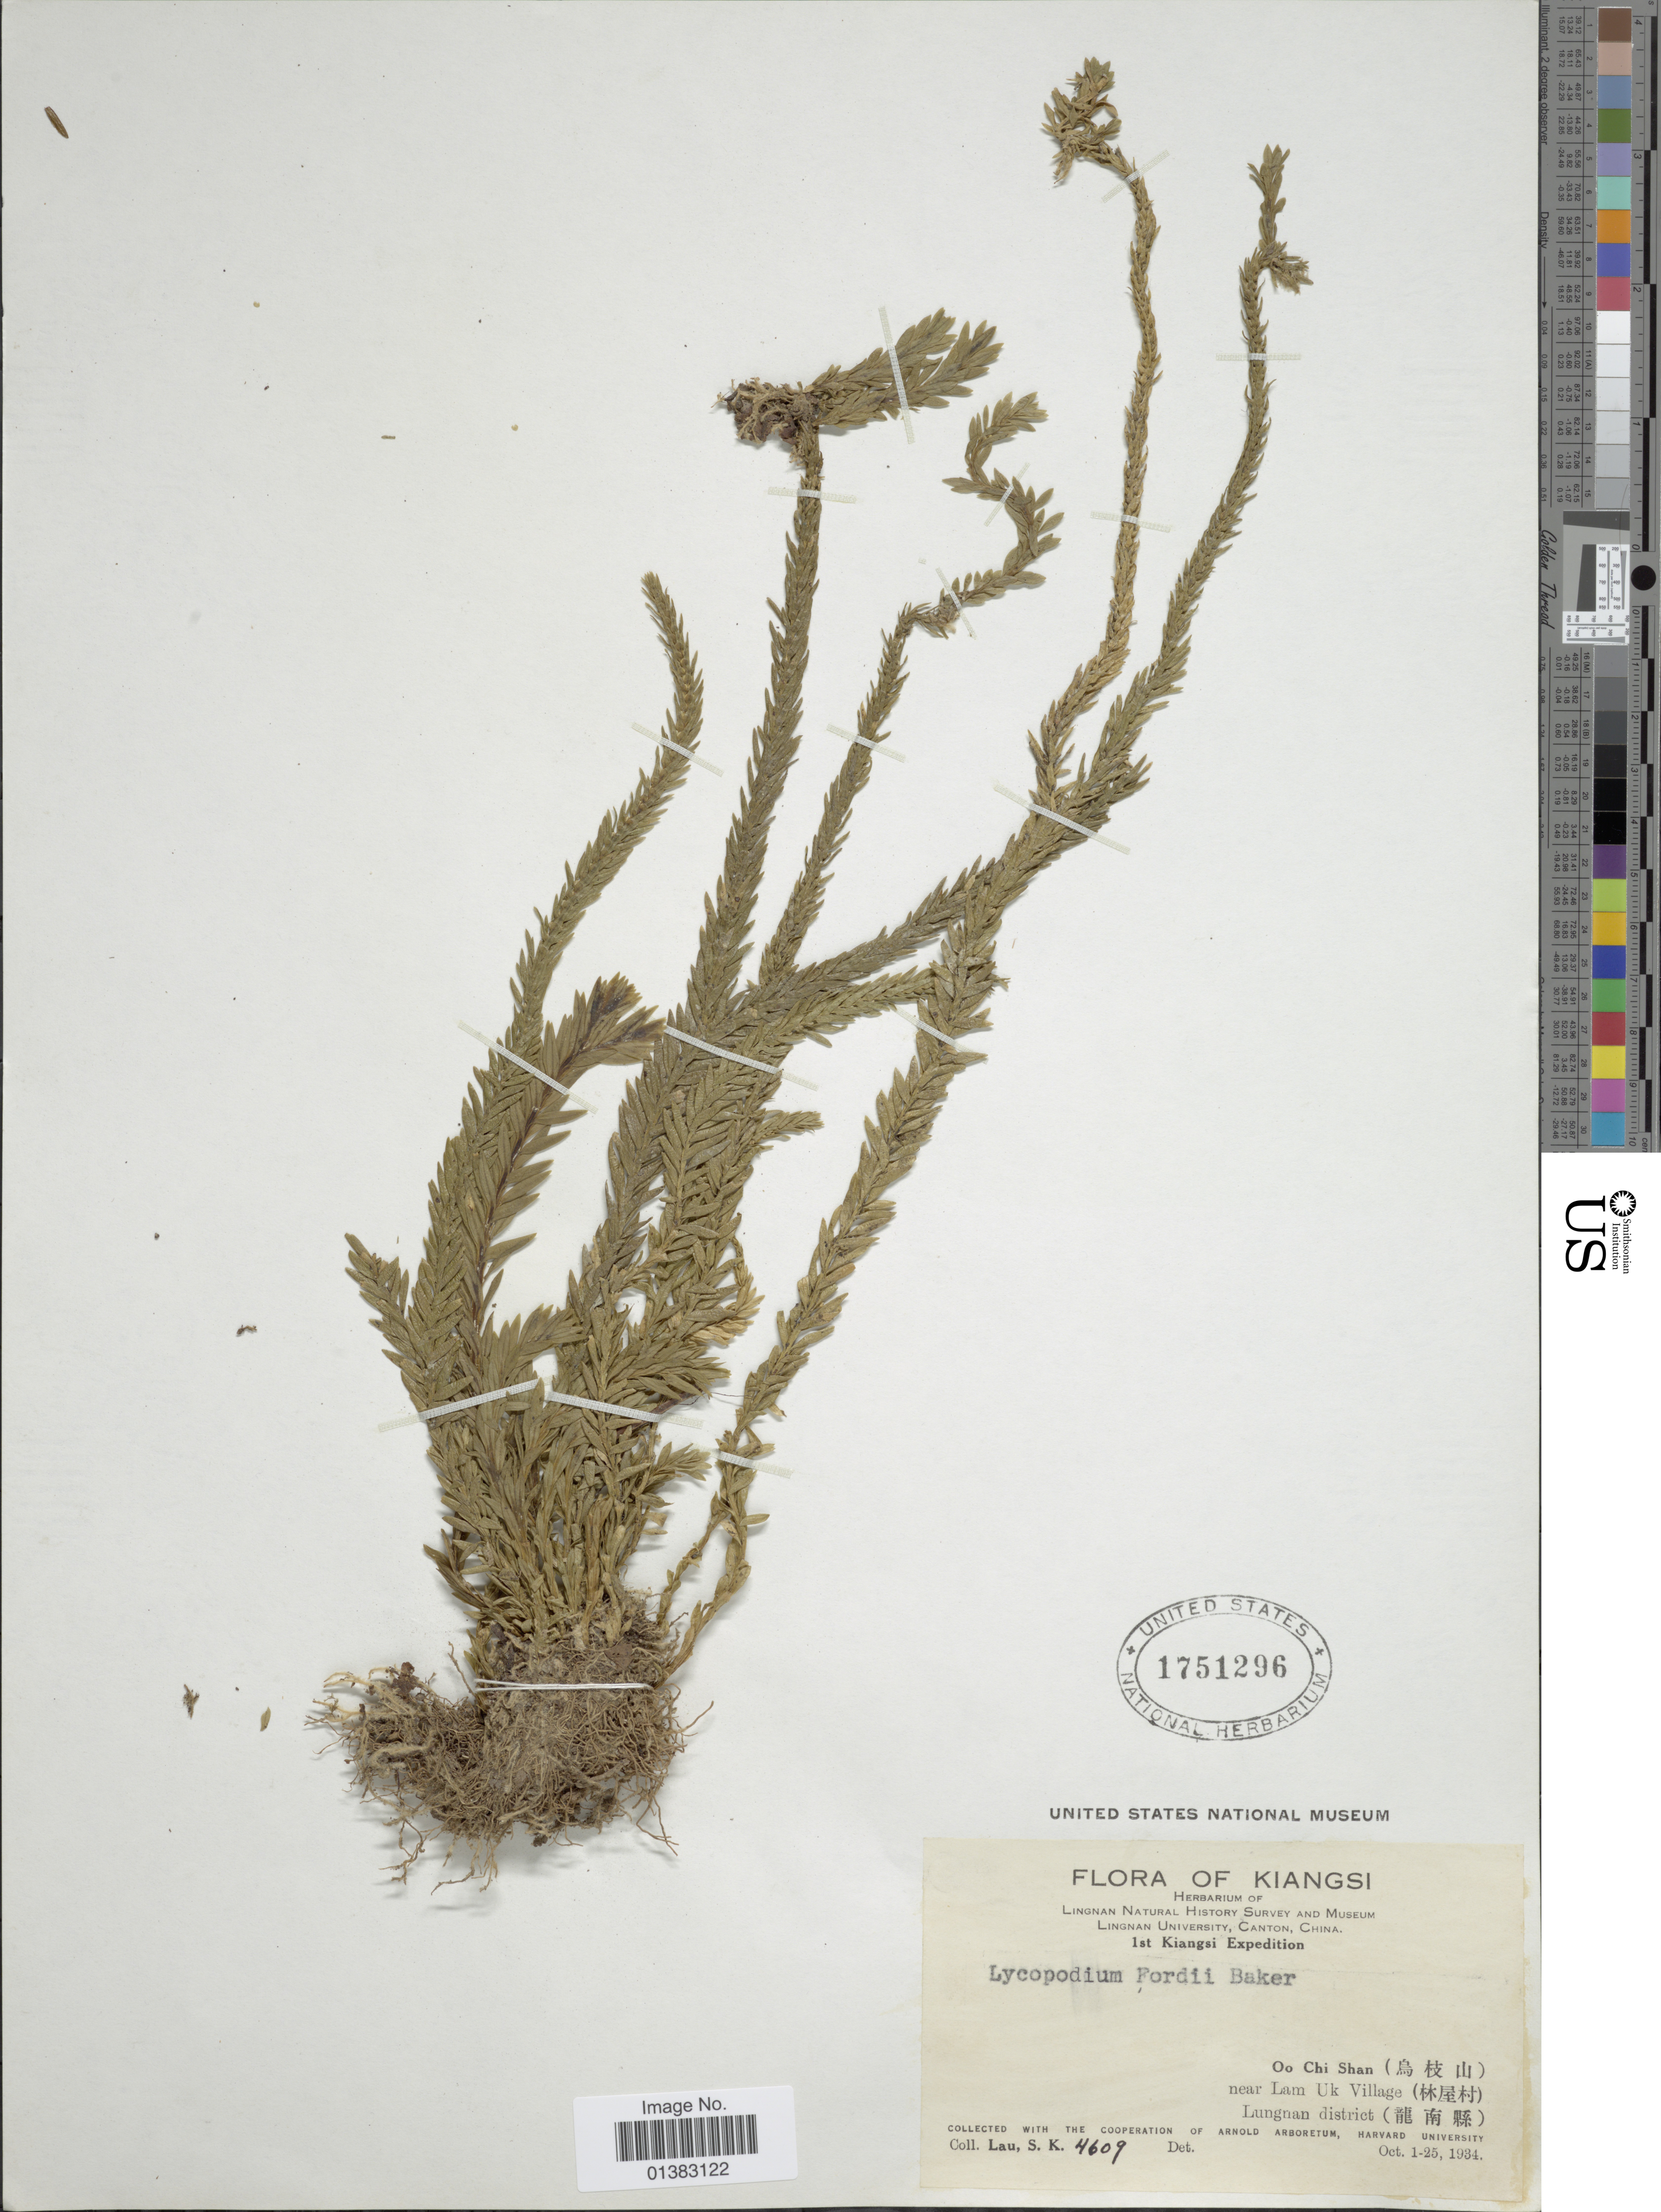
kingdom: Plantae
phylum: Tracheophyta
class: Lycopodiopsida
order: Lycopodiales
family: Lycopodiaceae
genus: Phlegmariurus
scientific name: Phlegmariurus fordii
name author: (Baker) Ching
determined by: Field, A. R.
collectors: S. K. Lau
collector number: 4609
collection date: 1934-10-01/1934-10-25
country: China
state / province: Jiangxi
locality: Kiangsi. Oo Chi Shan (X), near Lam Uk Village (X), Lungnan district (X)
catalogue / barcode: US 1751296